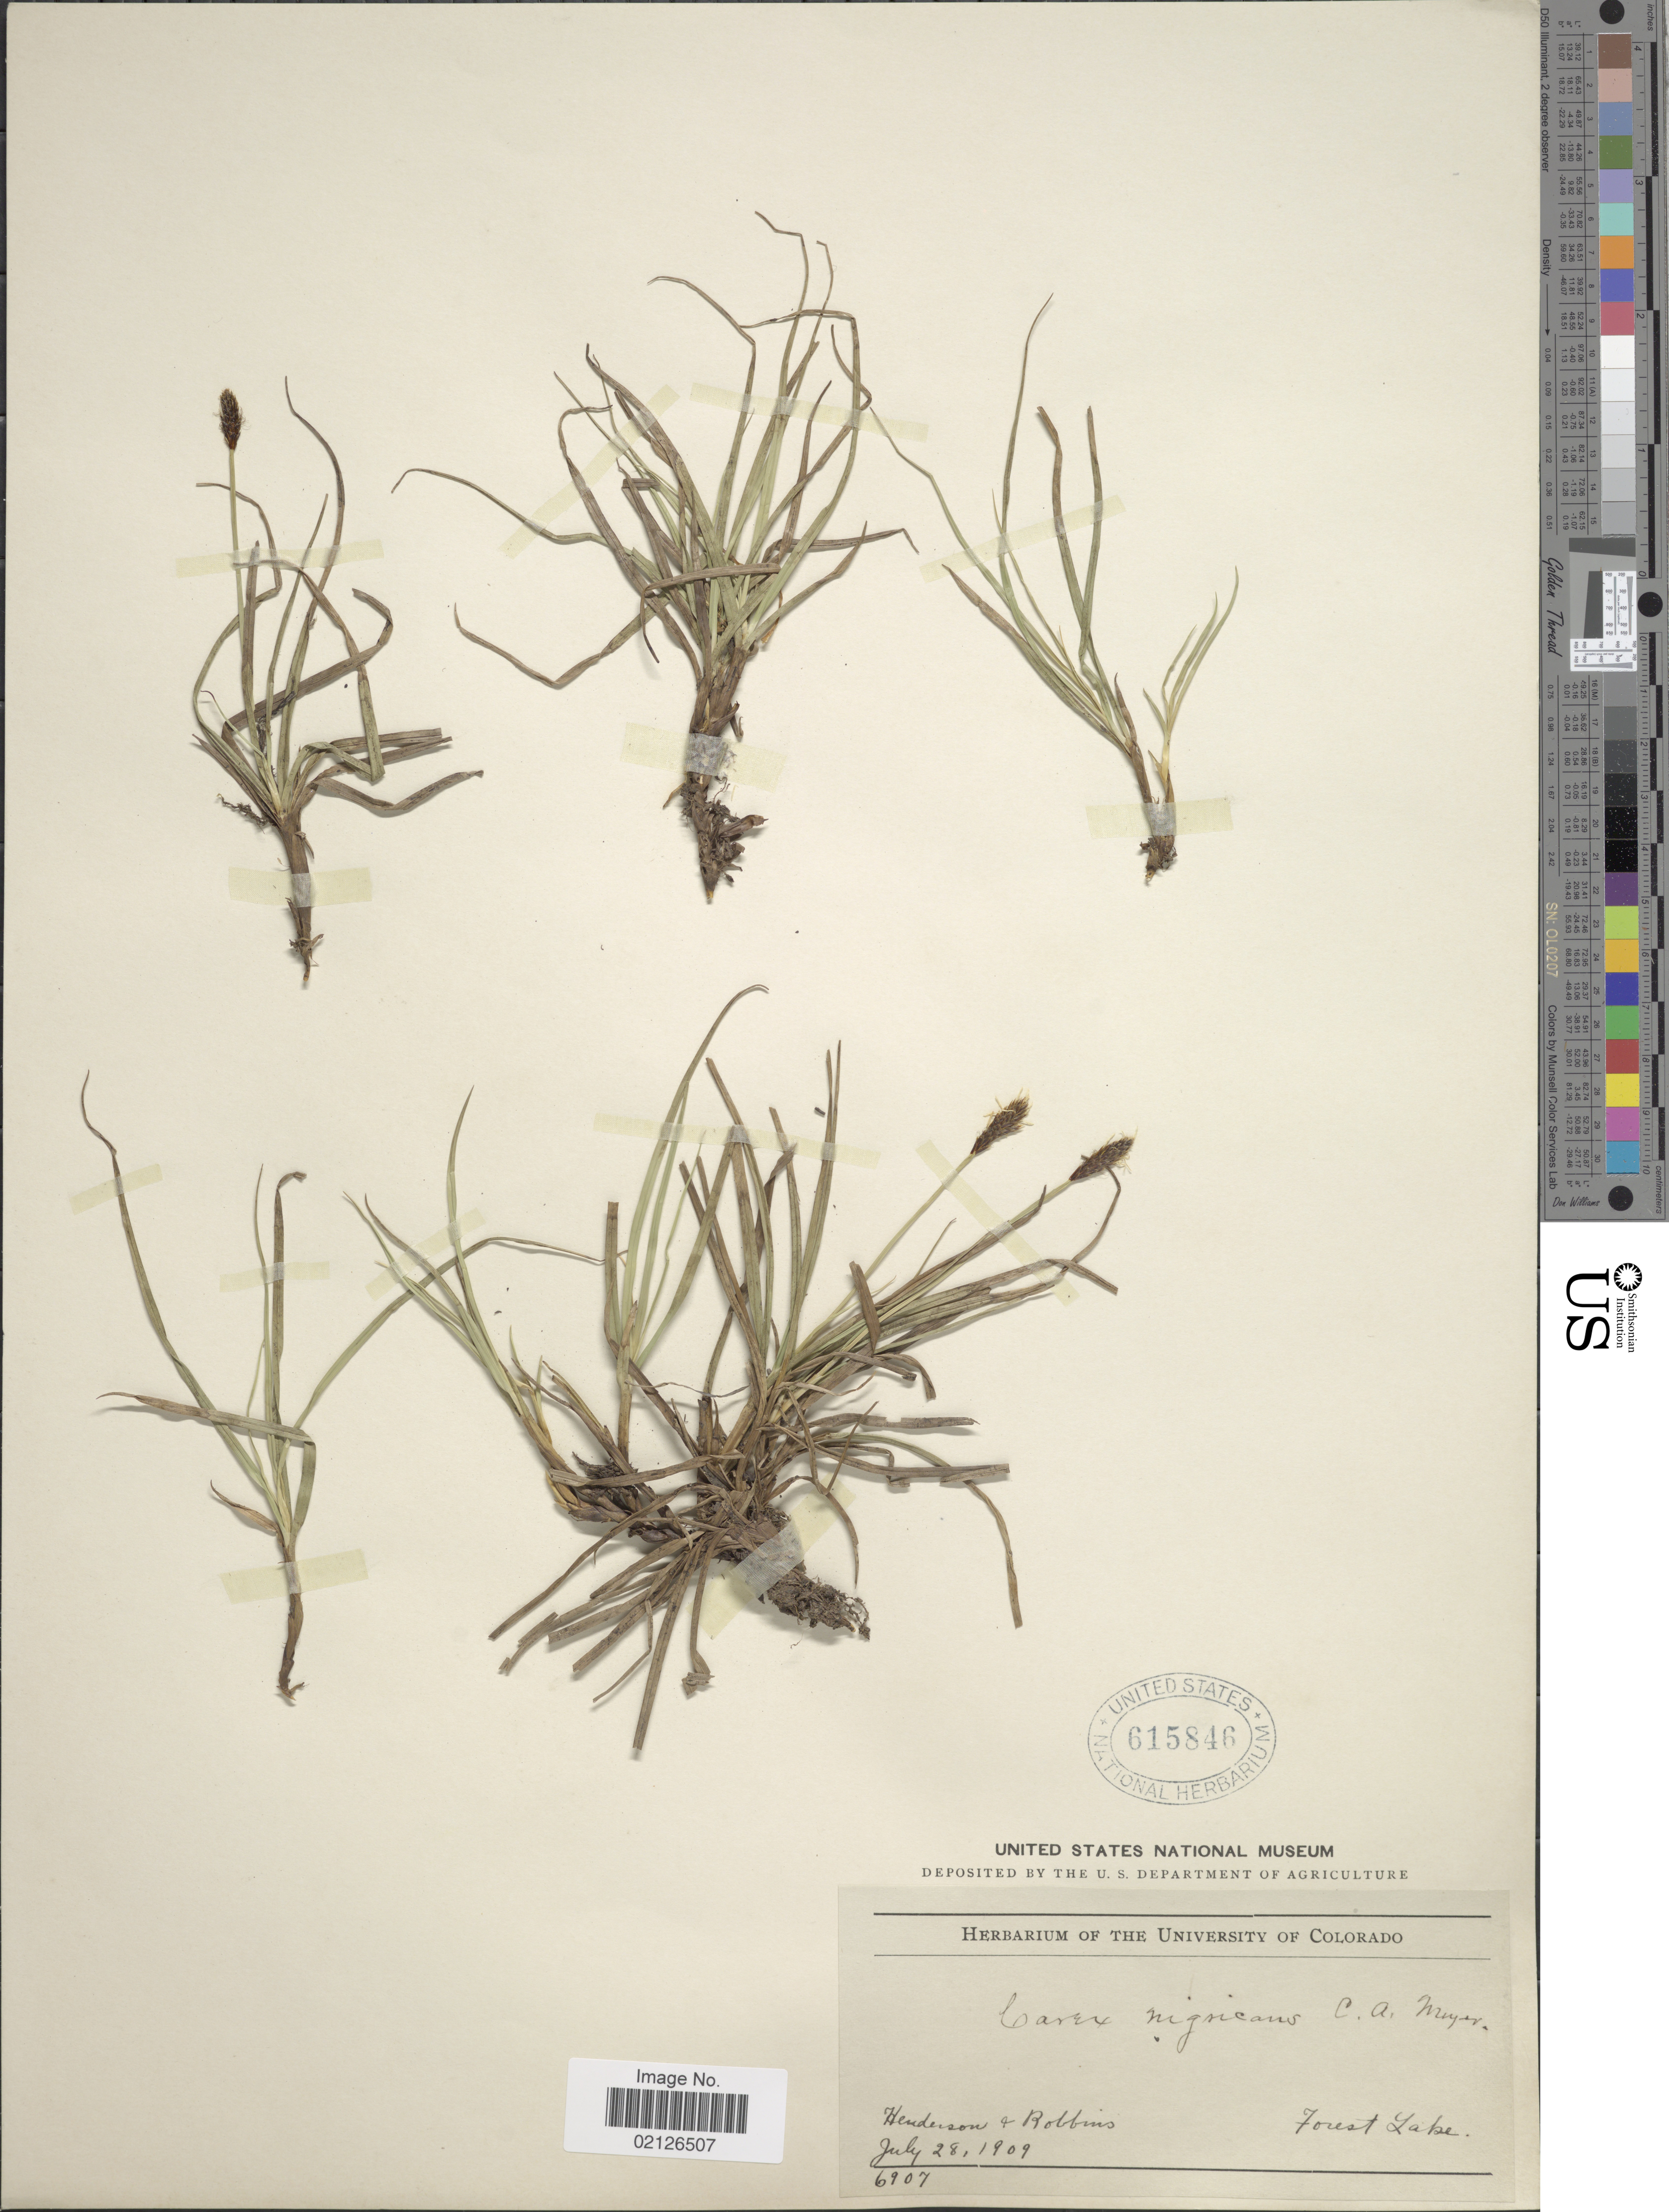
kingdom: Plantae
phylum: Tracheophyta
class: Liliopsida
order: Poales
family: Cyperaceae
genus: Carex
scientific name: Carex nigricans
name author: C.A. Mey.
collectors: -. Henderson & -- Robbins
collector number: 6907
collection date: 1909-07-28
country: United States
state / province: Colorado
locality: Forest Lake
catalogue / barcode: US 615846